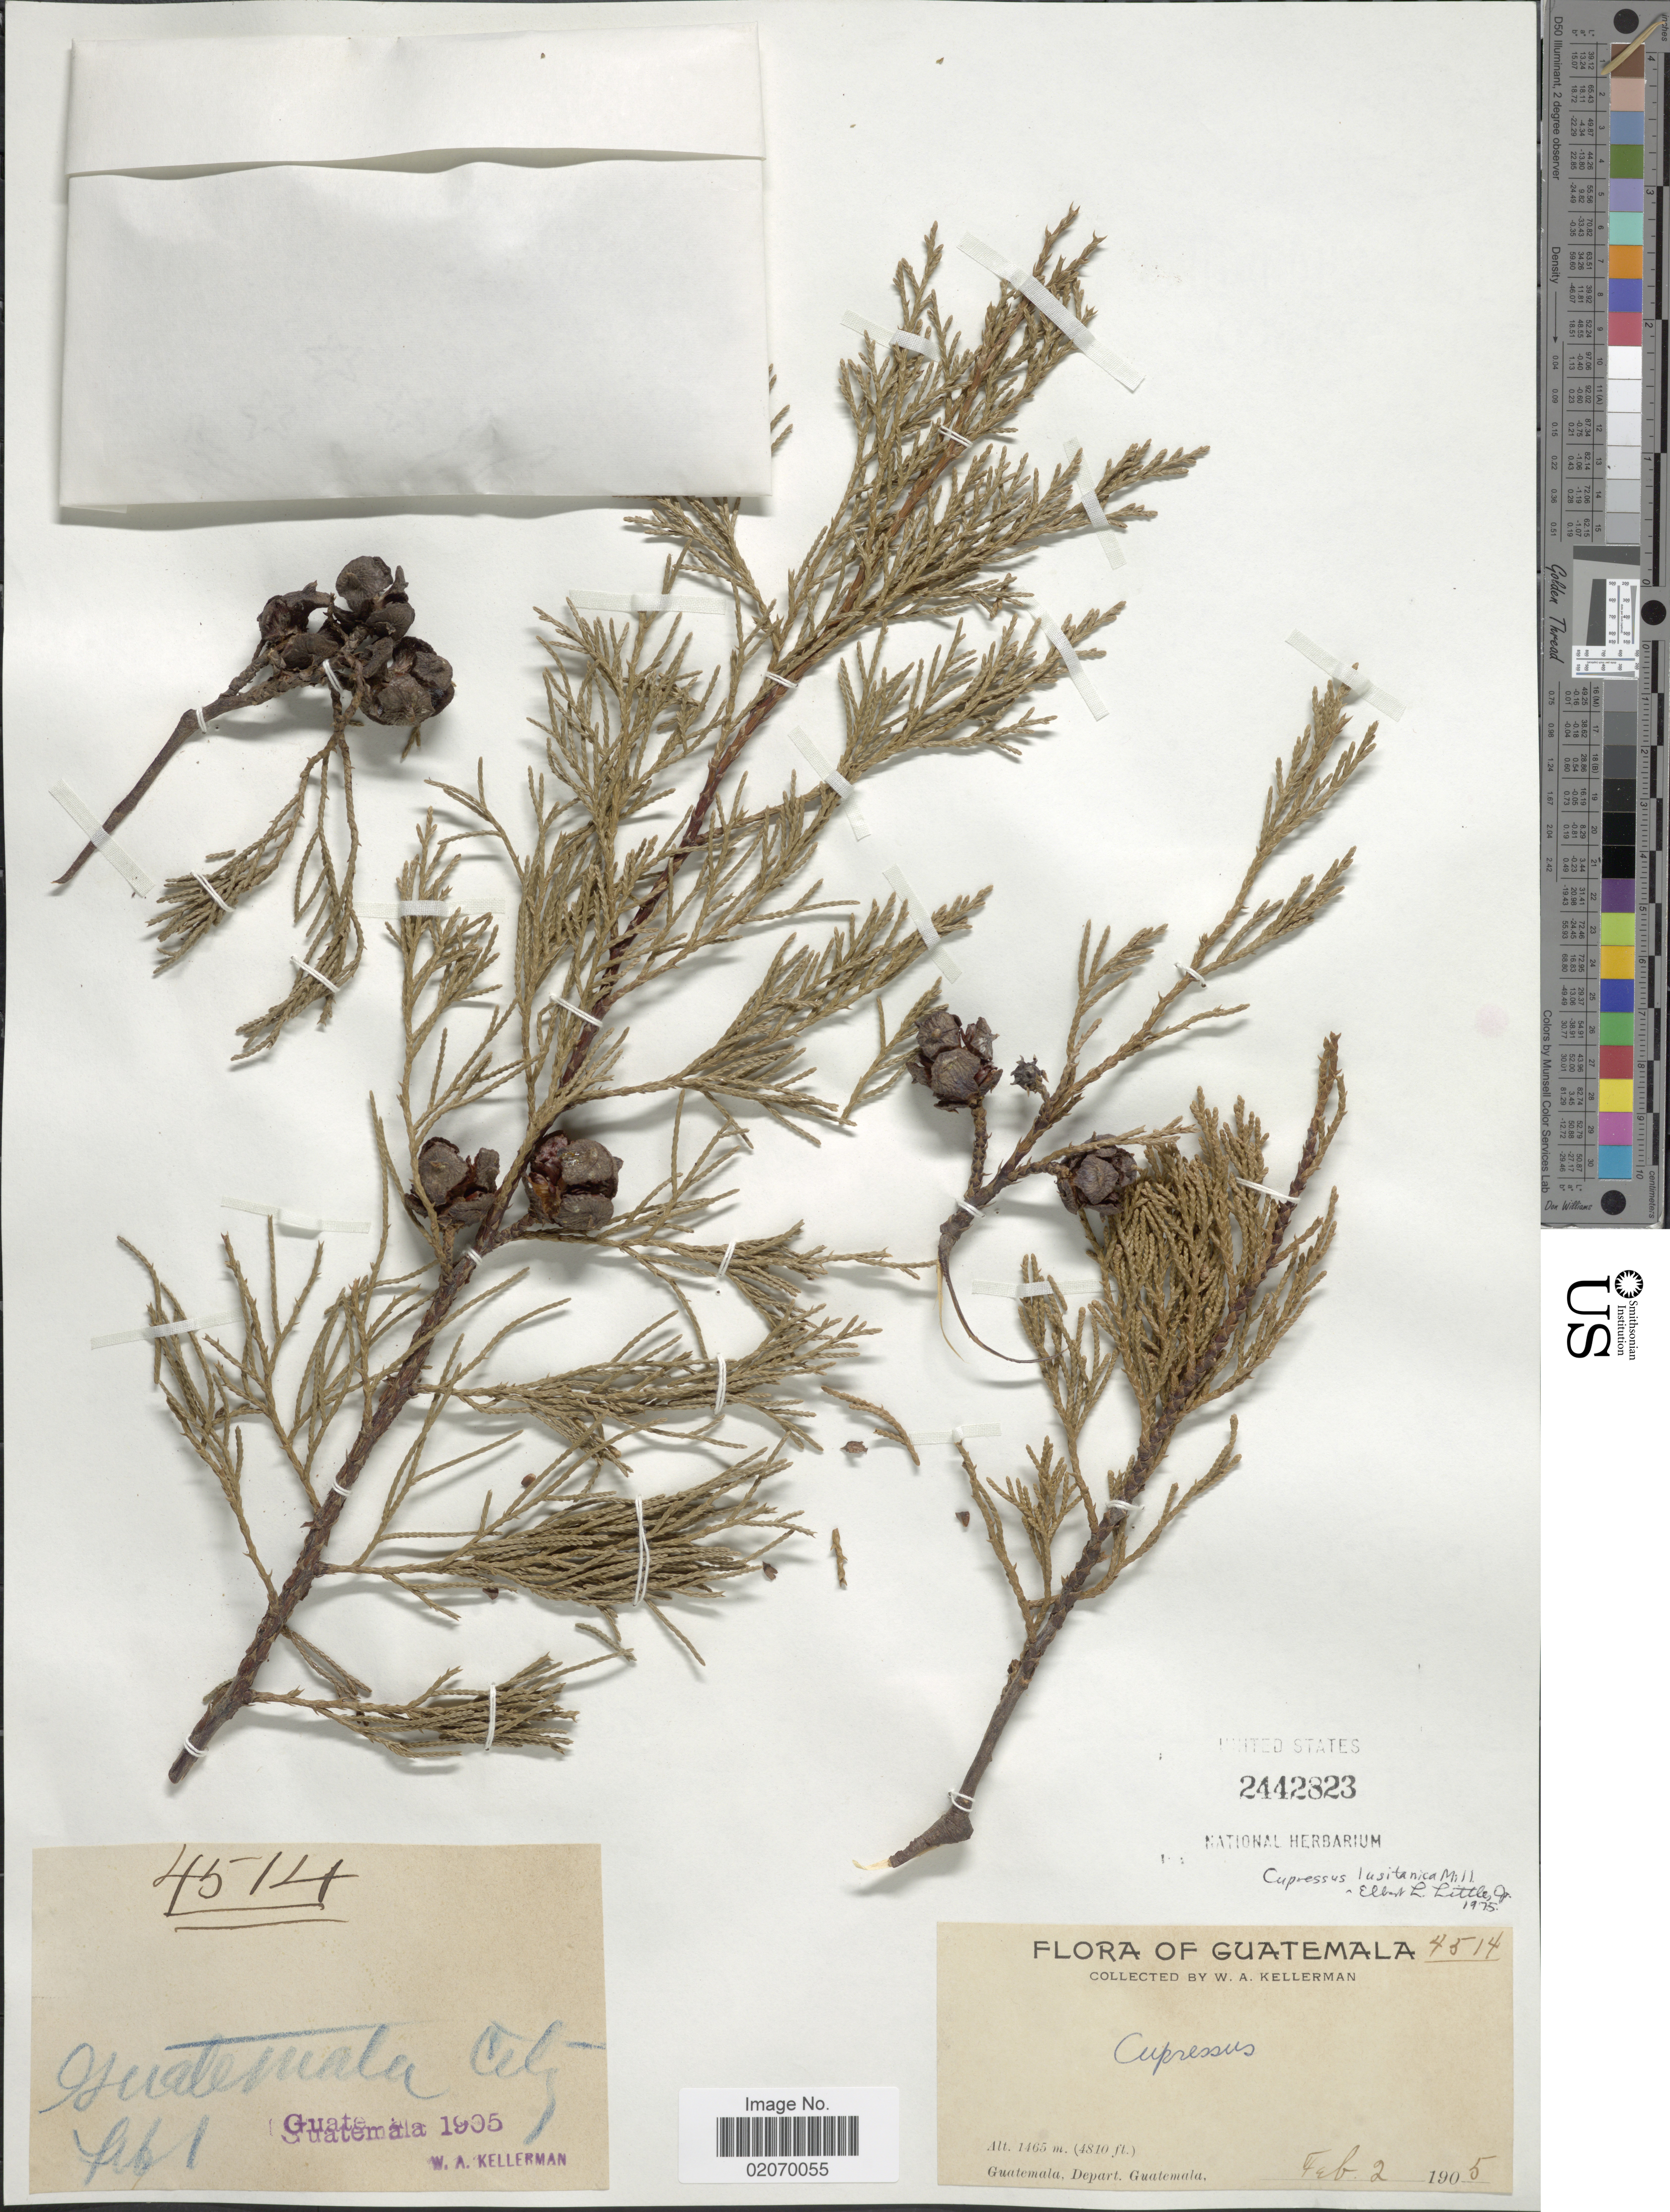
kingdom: Plantae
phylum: Tracheophyta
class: Pinopsida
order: Pinales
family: Cupressaceae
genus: Hesperocyparis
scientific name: Hesperocyparis lusitanica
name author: (Miller) Bartel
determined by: (US) Smithsonian Institution - National Museum of Natural History - Department of Botany (UNITED STATES)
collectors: W. Kellerman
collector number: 4514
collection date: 1905-02-02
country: Guatemala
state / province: Guatemala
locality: Guatemala City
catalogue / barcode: US 2442823